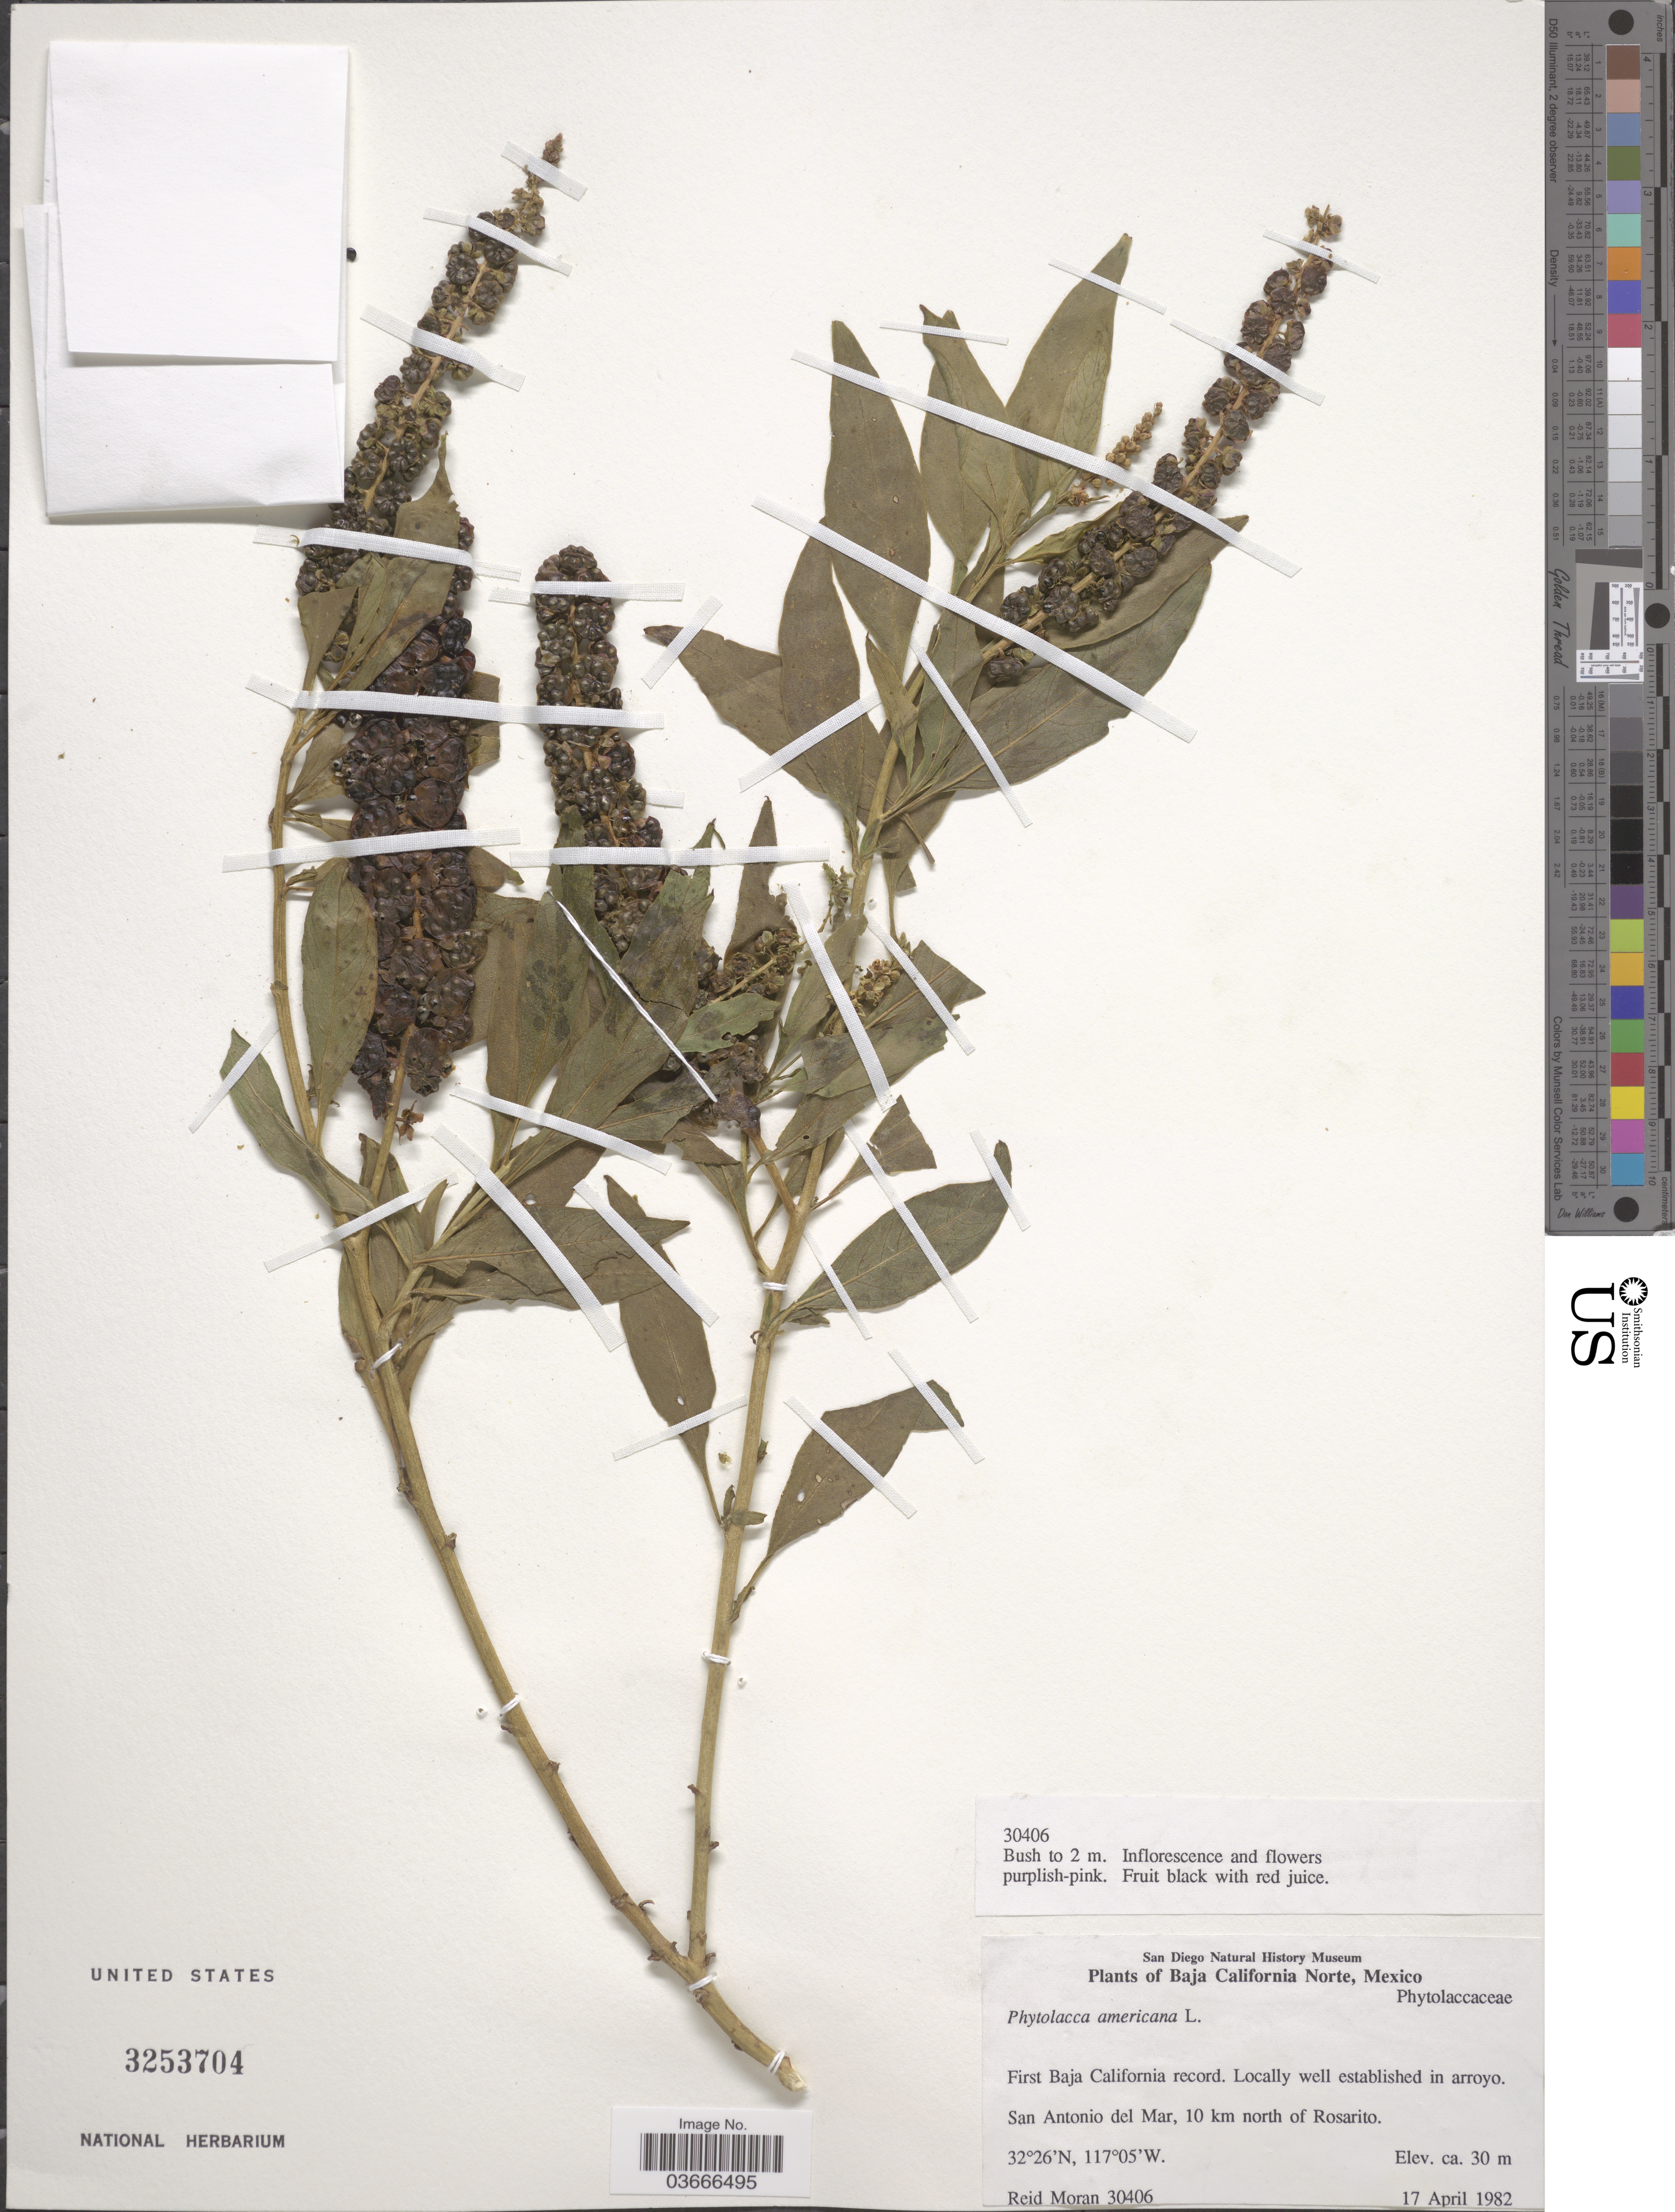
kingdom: Plantae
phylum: Tracheophyta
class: Magnoliopsida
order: Caryophyllales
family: Phytolaccaceae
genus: Phytolacca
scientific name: Phytolacca americana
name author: L.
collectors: R. Moran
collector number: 30406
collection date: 1982-04-17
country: Mexico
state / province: Baja California Norte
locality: San Antonio del Mar, 10 km north of Rosarito.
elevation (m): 30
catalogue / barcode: US 3253704